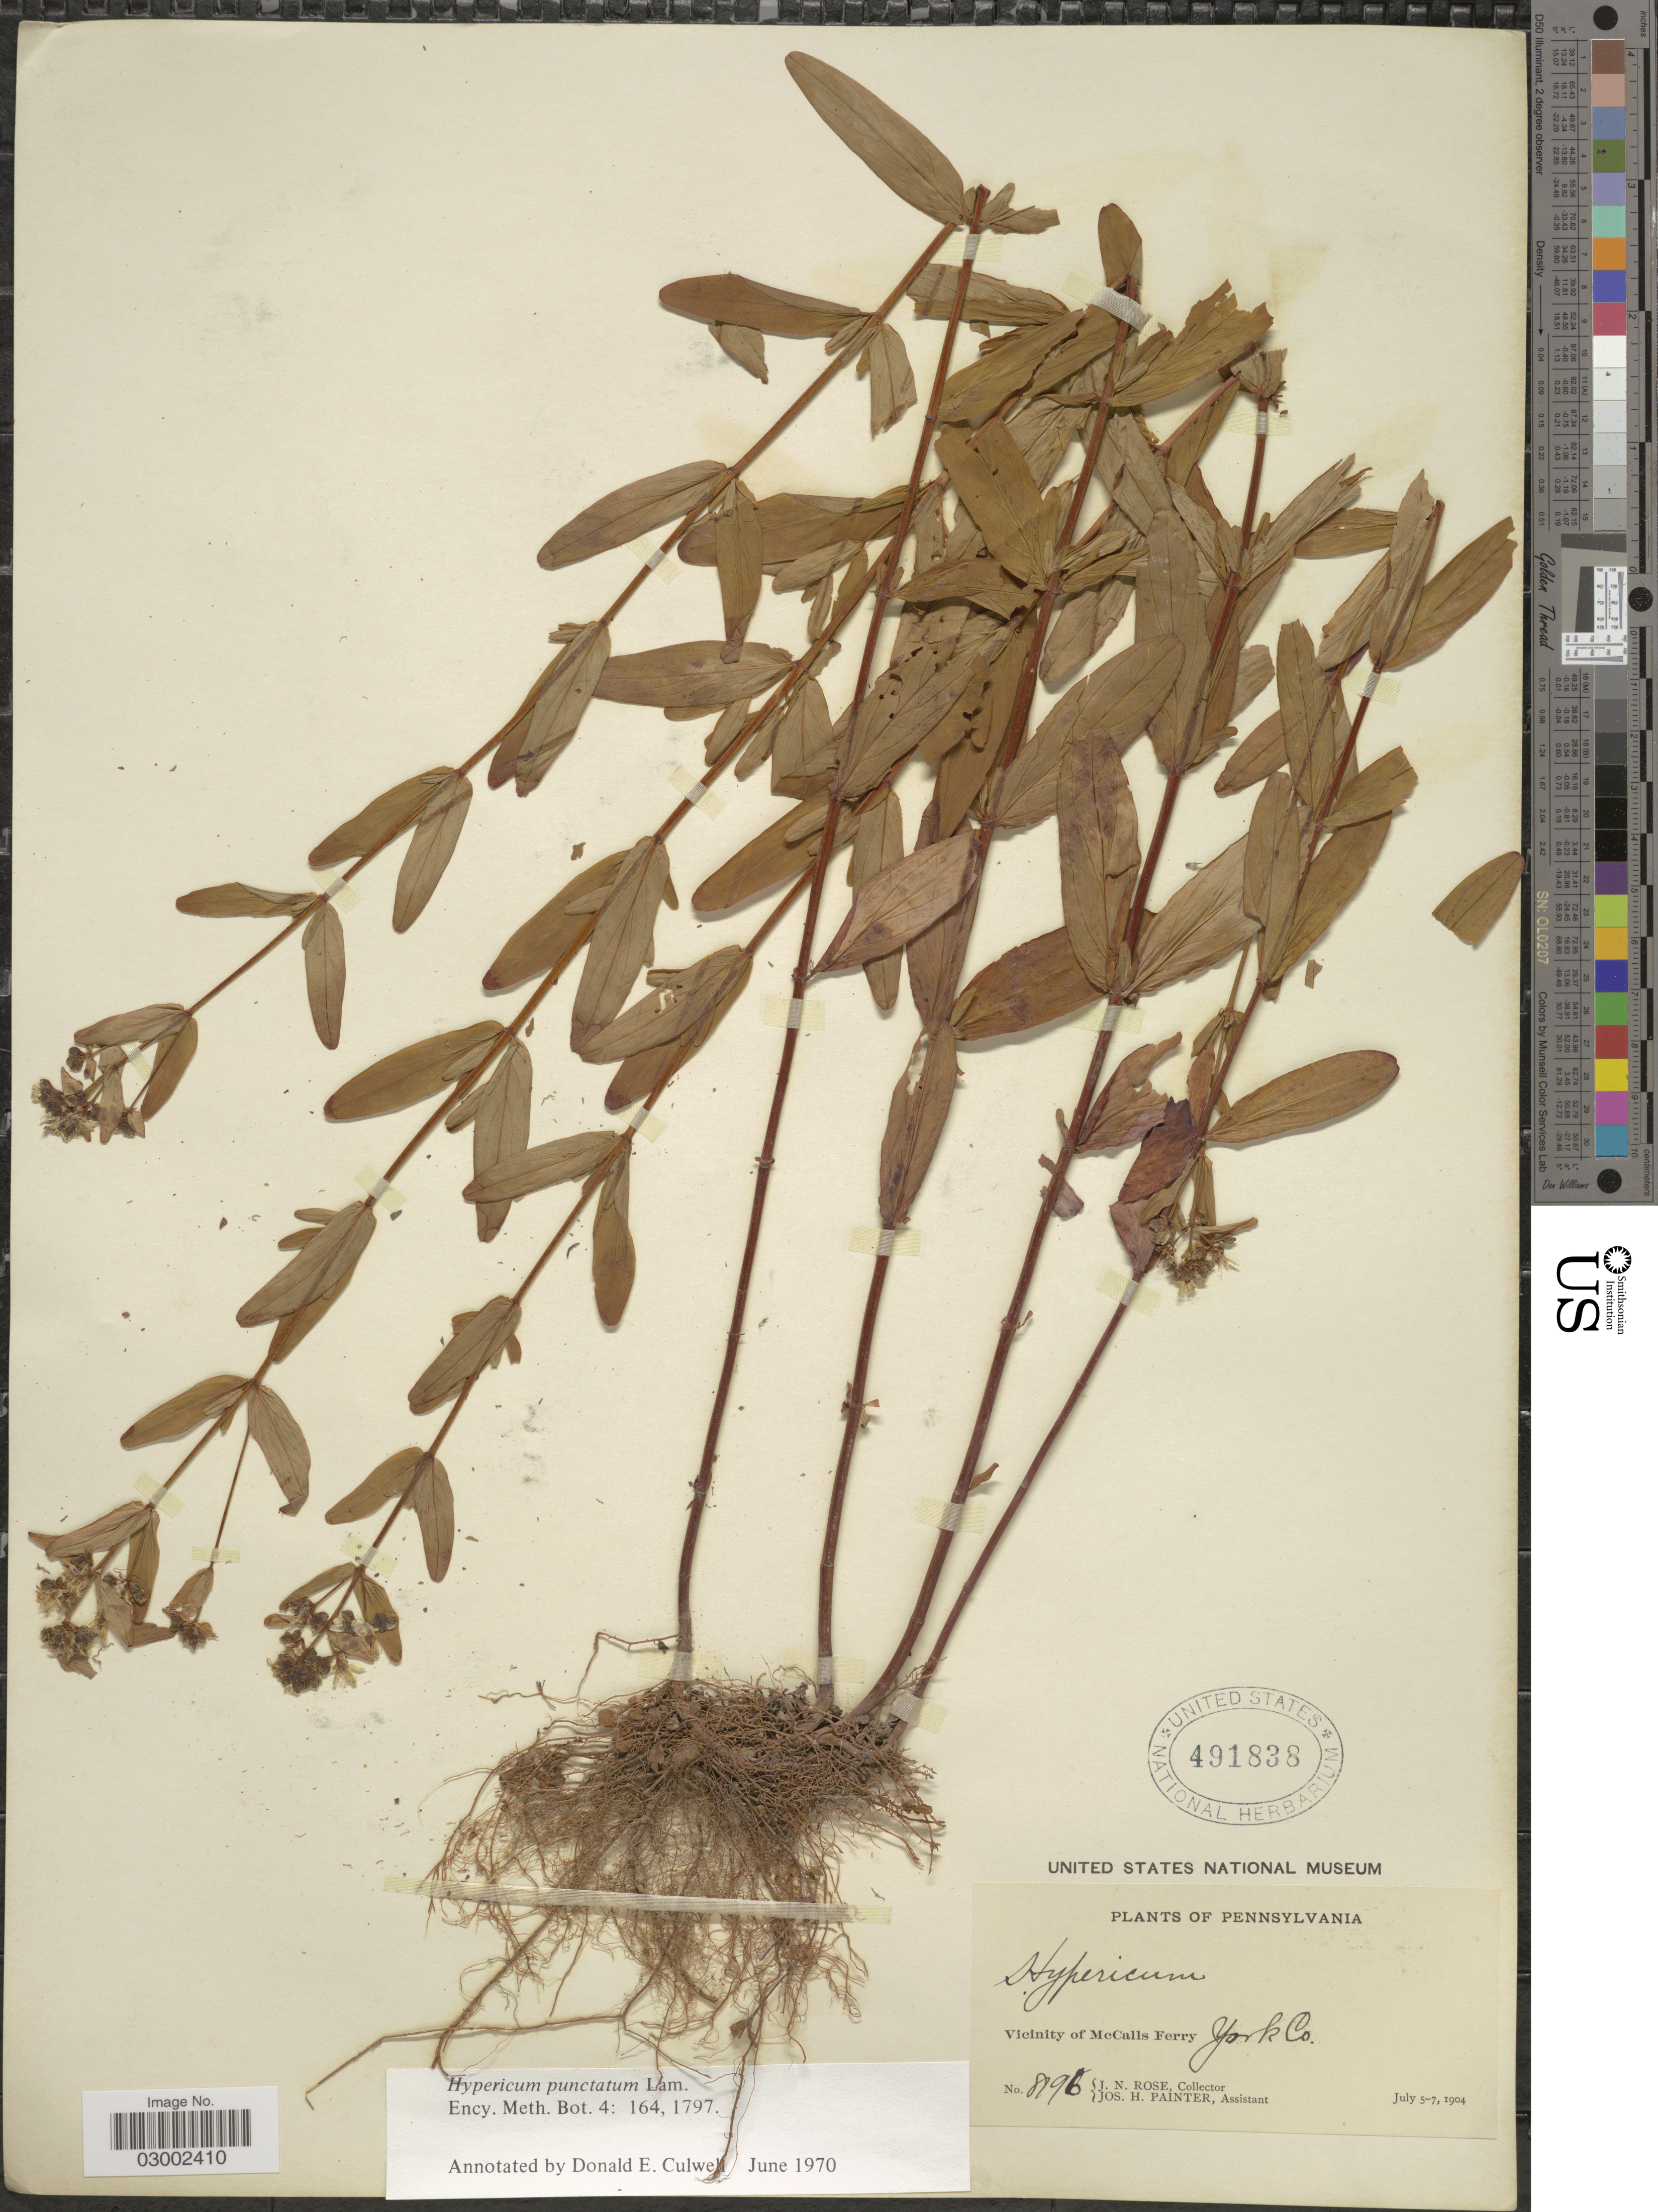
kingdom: Plantae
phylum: Tracheophyta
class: Magnoliopsida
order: Malpighiales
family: Hypericaceae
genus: Hypericum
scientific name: Hypericum punctatum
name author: Lam.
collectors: J. N. Rose & J. H. Painter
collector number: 8196*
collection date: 1904-07-05/1904-07-07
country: United States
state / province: Pennsylvania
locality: Vicinity of McCalls Ferry. York Co.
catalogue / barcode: US 491838